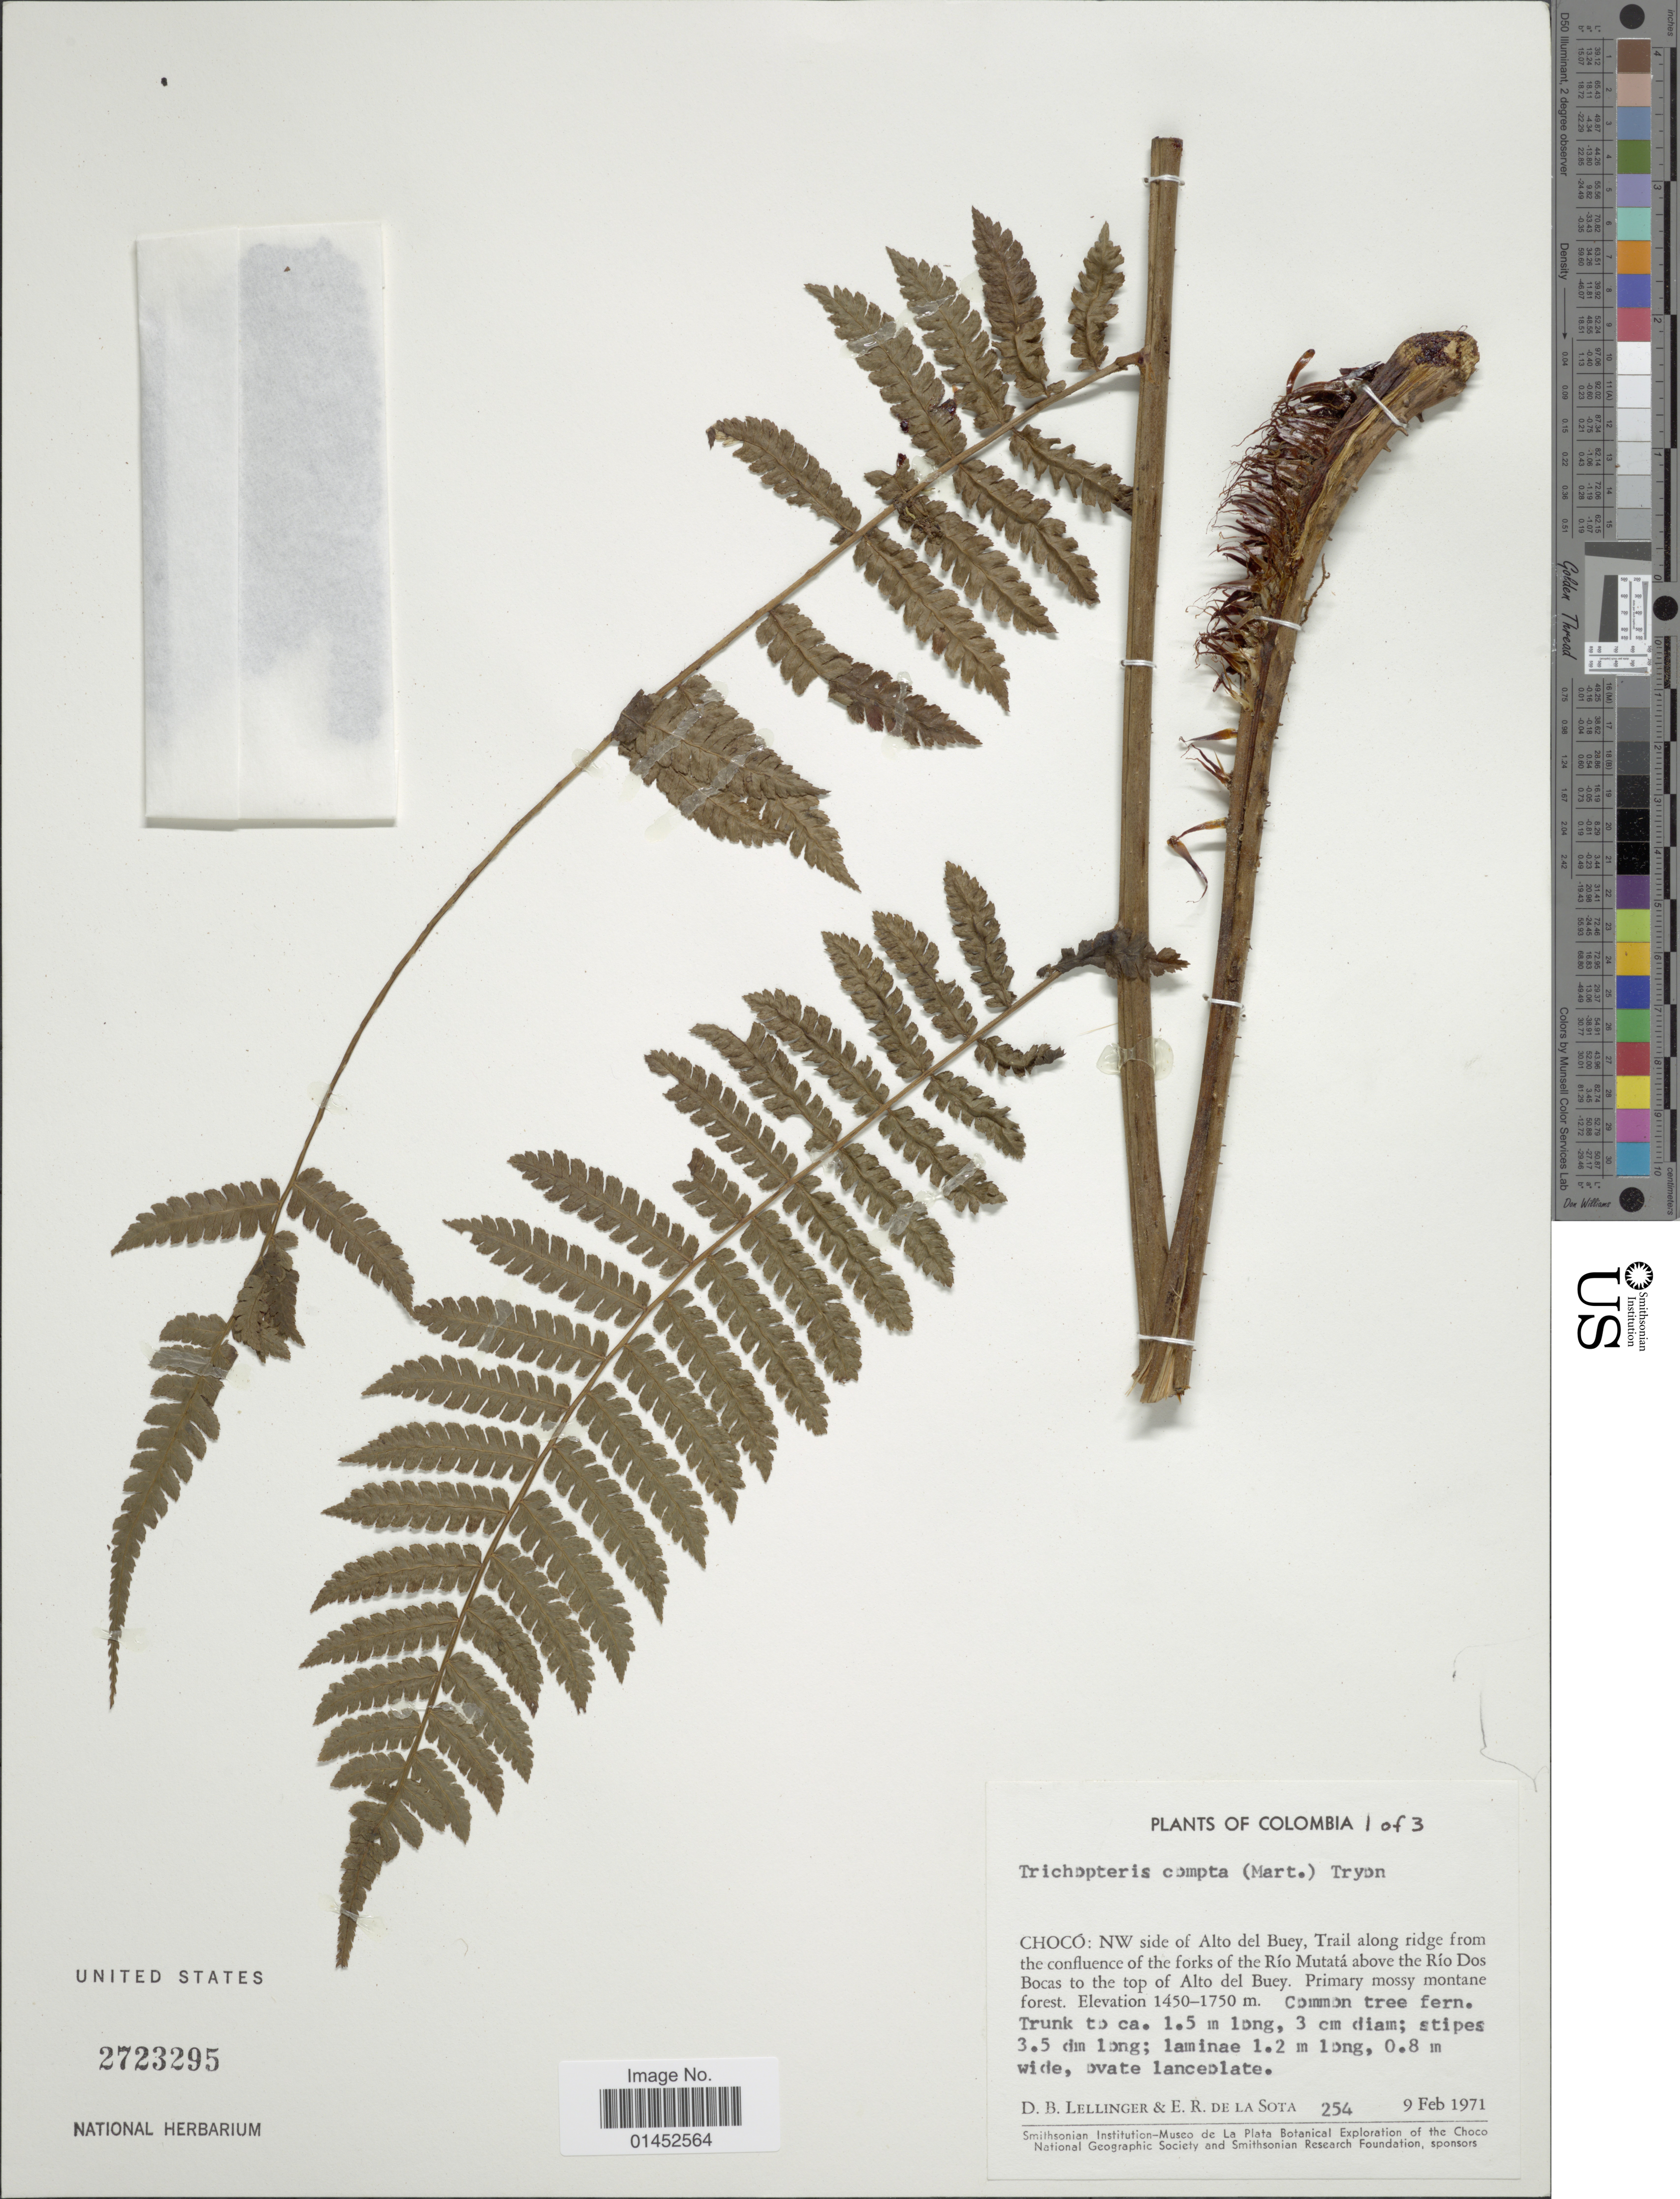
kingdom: Plantae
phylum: Tracheophyta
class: Polypodiopsida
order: Cyatheales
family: Cyatheaceae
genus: Cyathea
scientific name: Cyathea pungens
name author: (Willd.) Domin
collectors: D. B. Lellinger & E. R. de la Sota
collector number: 254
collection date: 1971-02-09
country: Colombia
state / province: Chocó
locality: NW side of Alto del Buey. Trail along ridge from the confluence of the forks of the Río Mutatá above the Río Dos Bocas to the top of Alto del Buey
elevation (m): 1450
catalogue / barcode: US 2723295